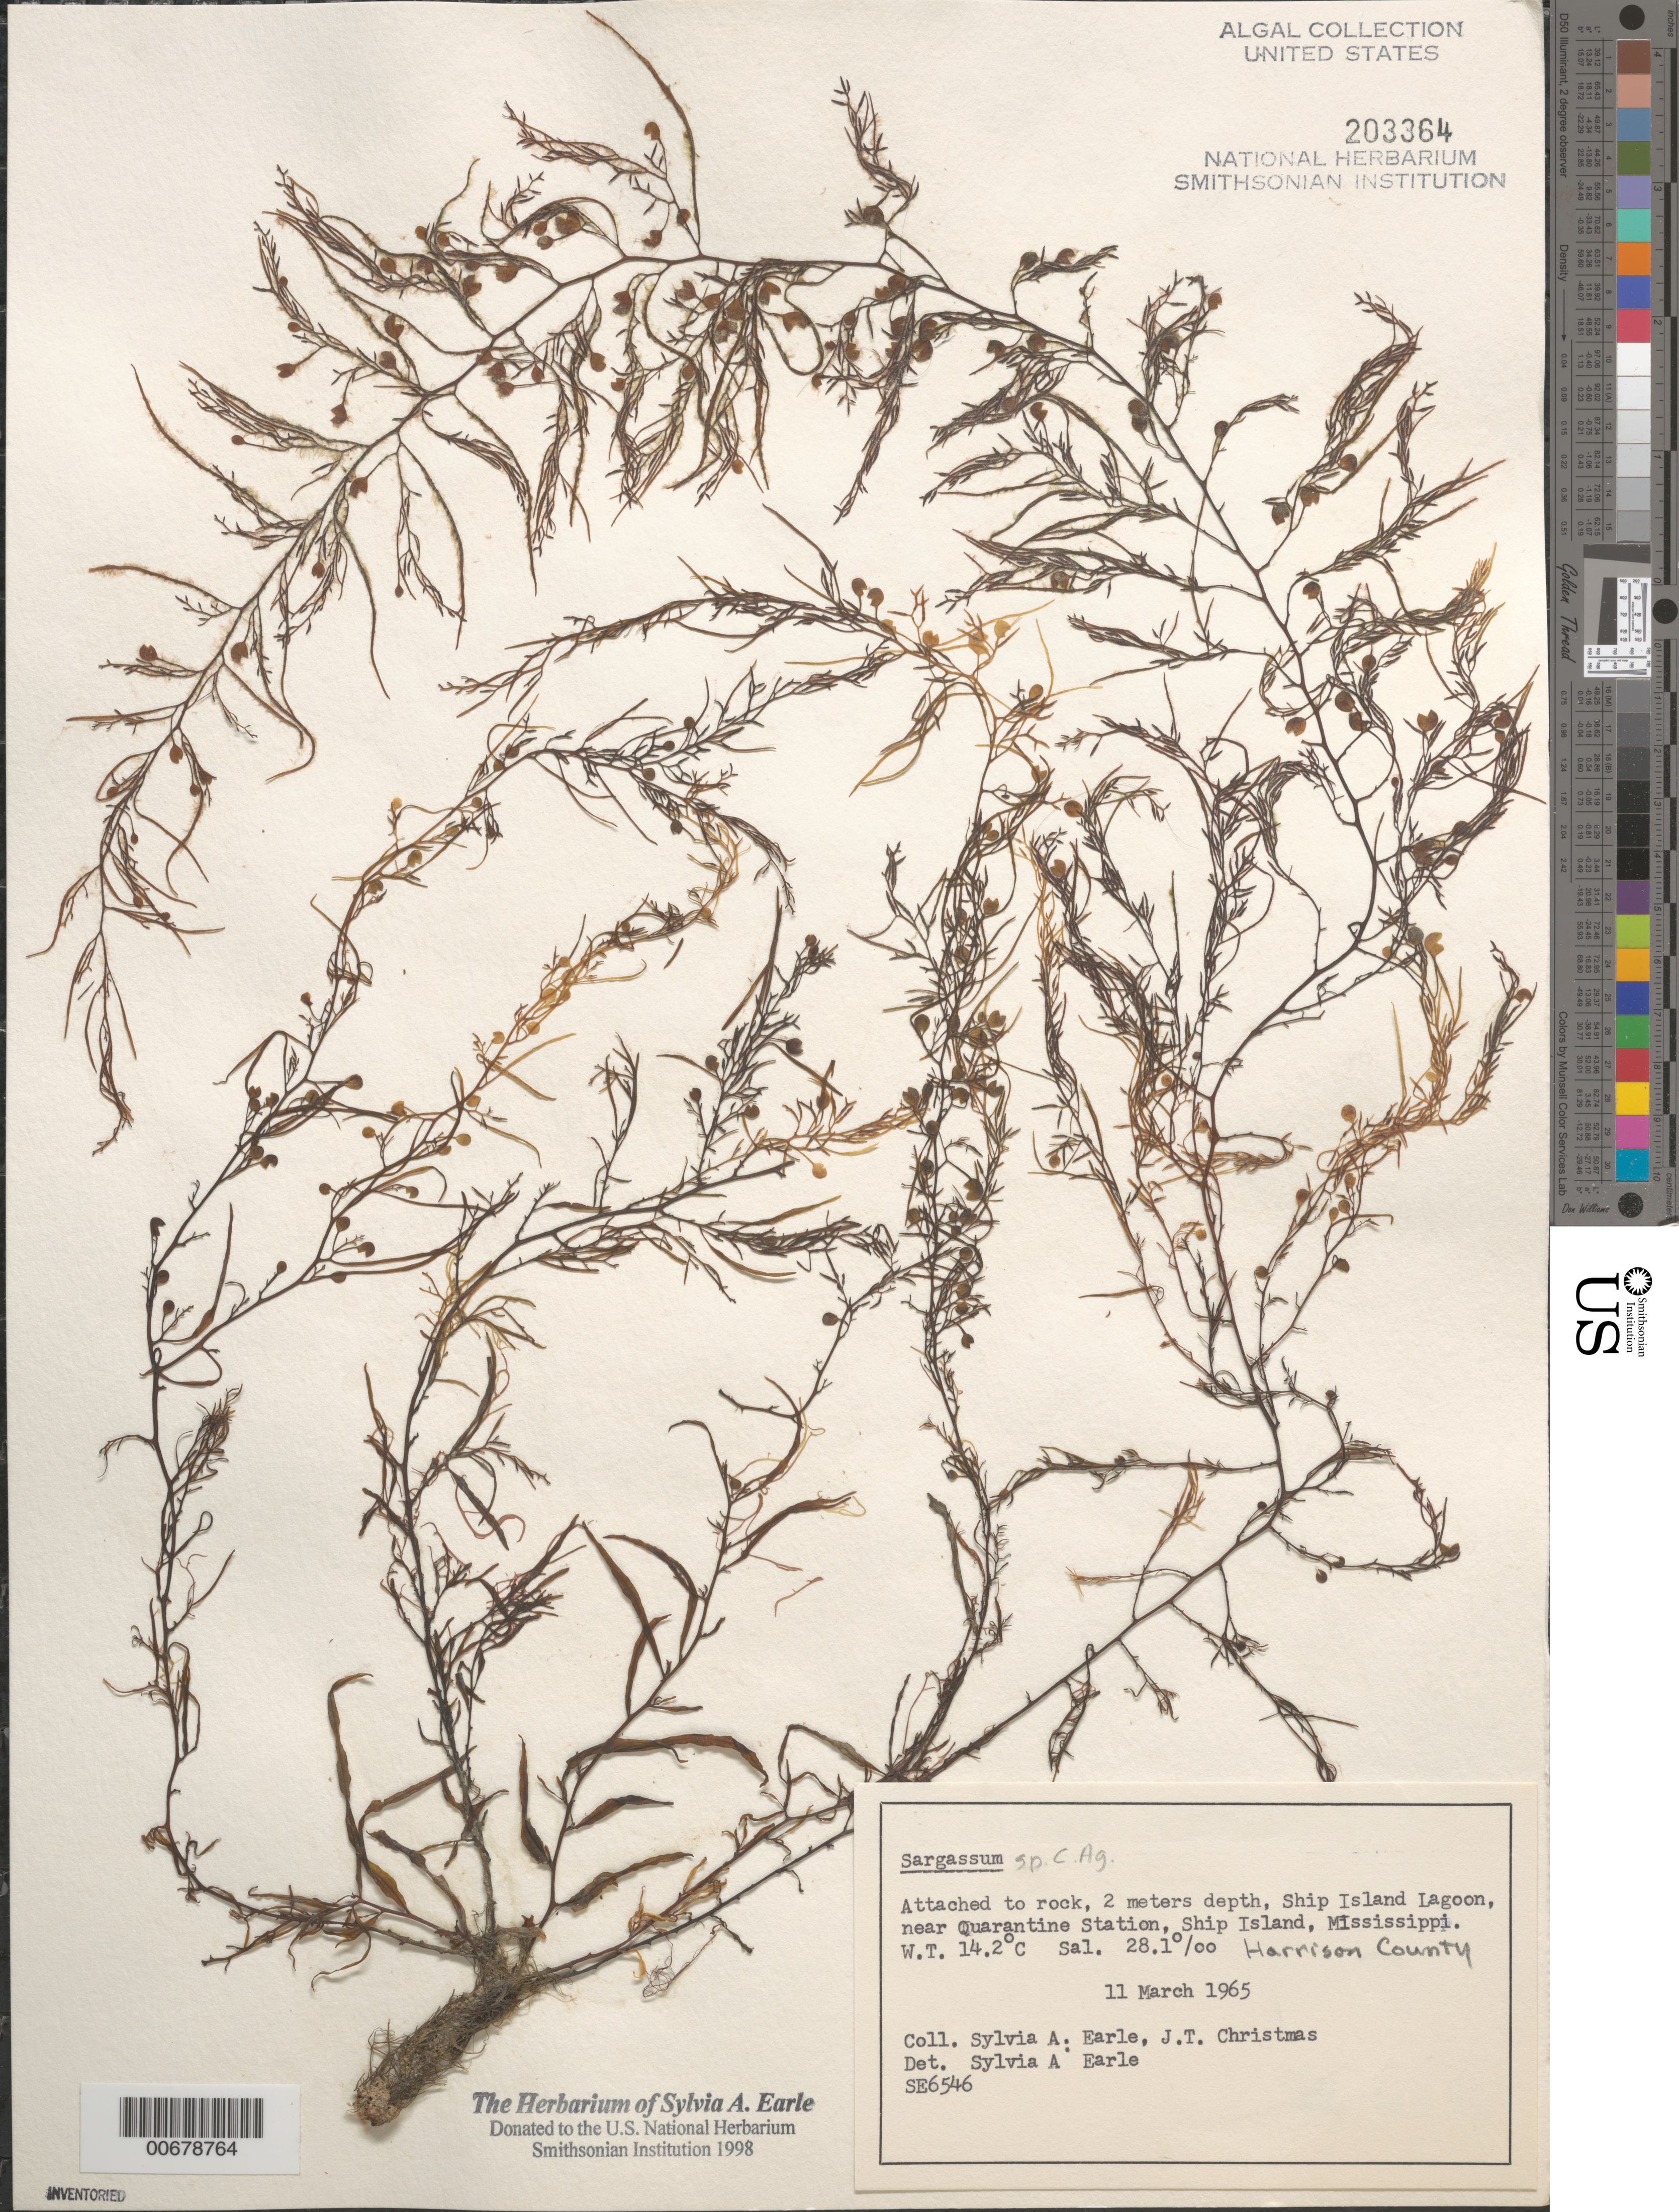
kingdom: Chromista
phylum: Ochrophyta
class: Phaeophyceae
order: Fucales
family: Sargassaceae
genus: Sargassum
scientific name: Sargassum sp.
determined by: Earle, S. A.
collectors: S. A. Earle & J. Christmas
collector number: SE 6546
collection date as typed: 11 Mar 1965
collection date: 1965-03-11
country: United States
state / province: Mississippi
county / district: Harrison County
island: Ship Island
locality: Ship Island Lagoon, off Ocean Springs, near Quarantine Station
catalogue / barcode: US 203364